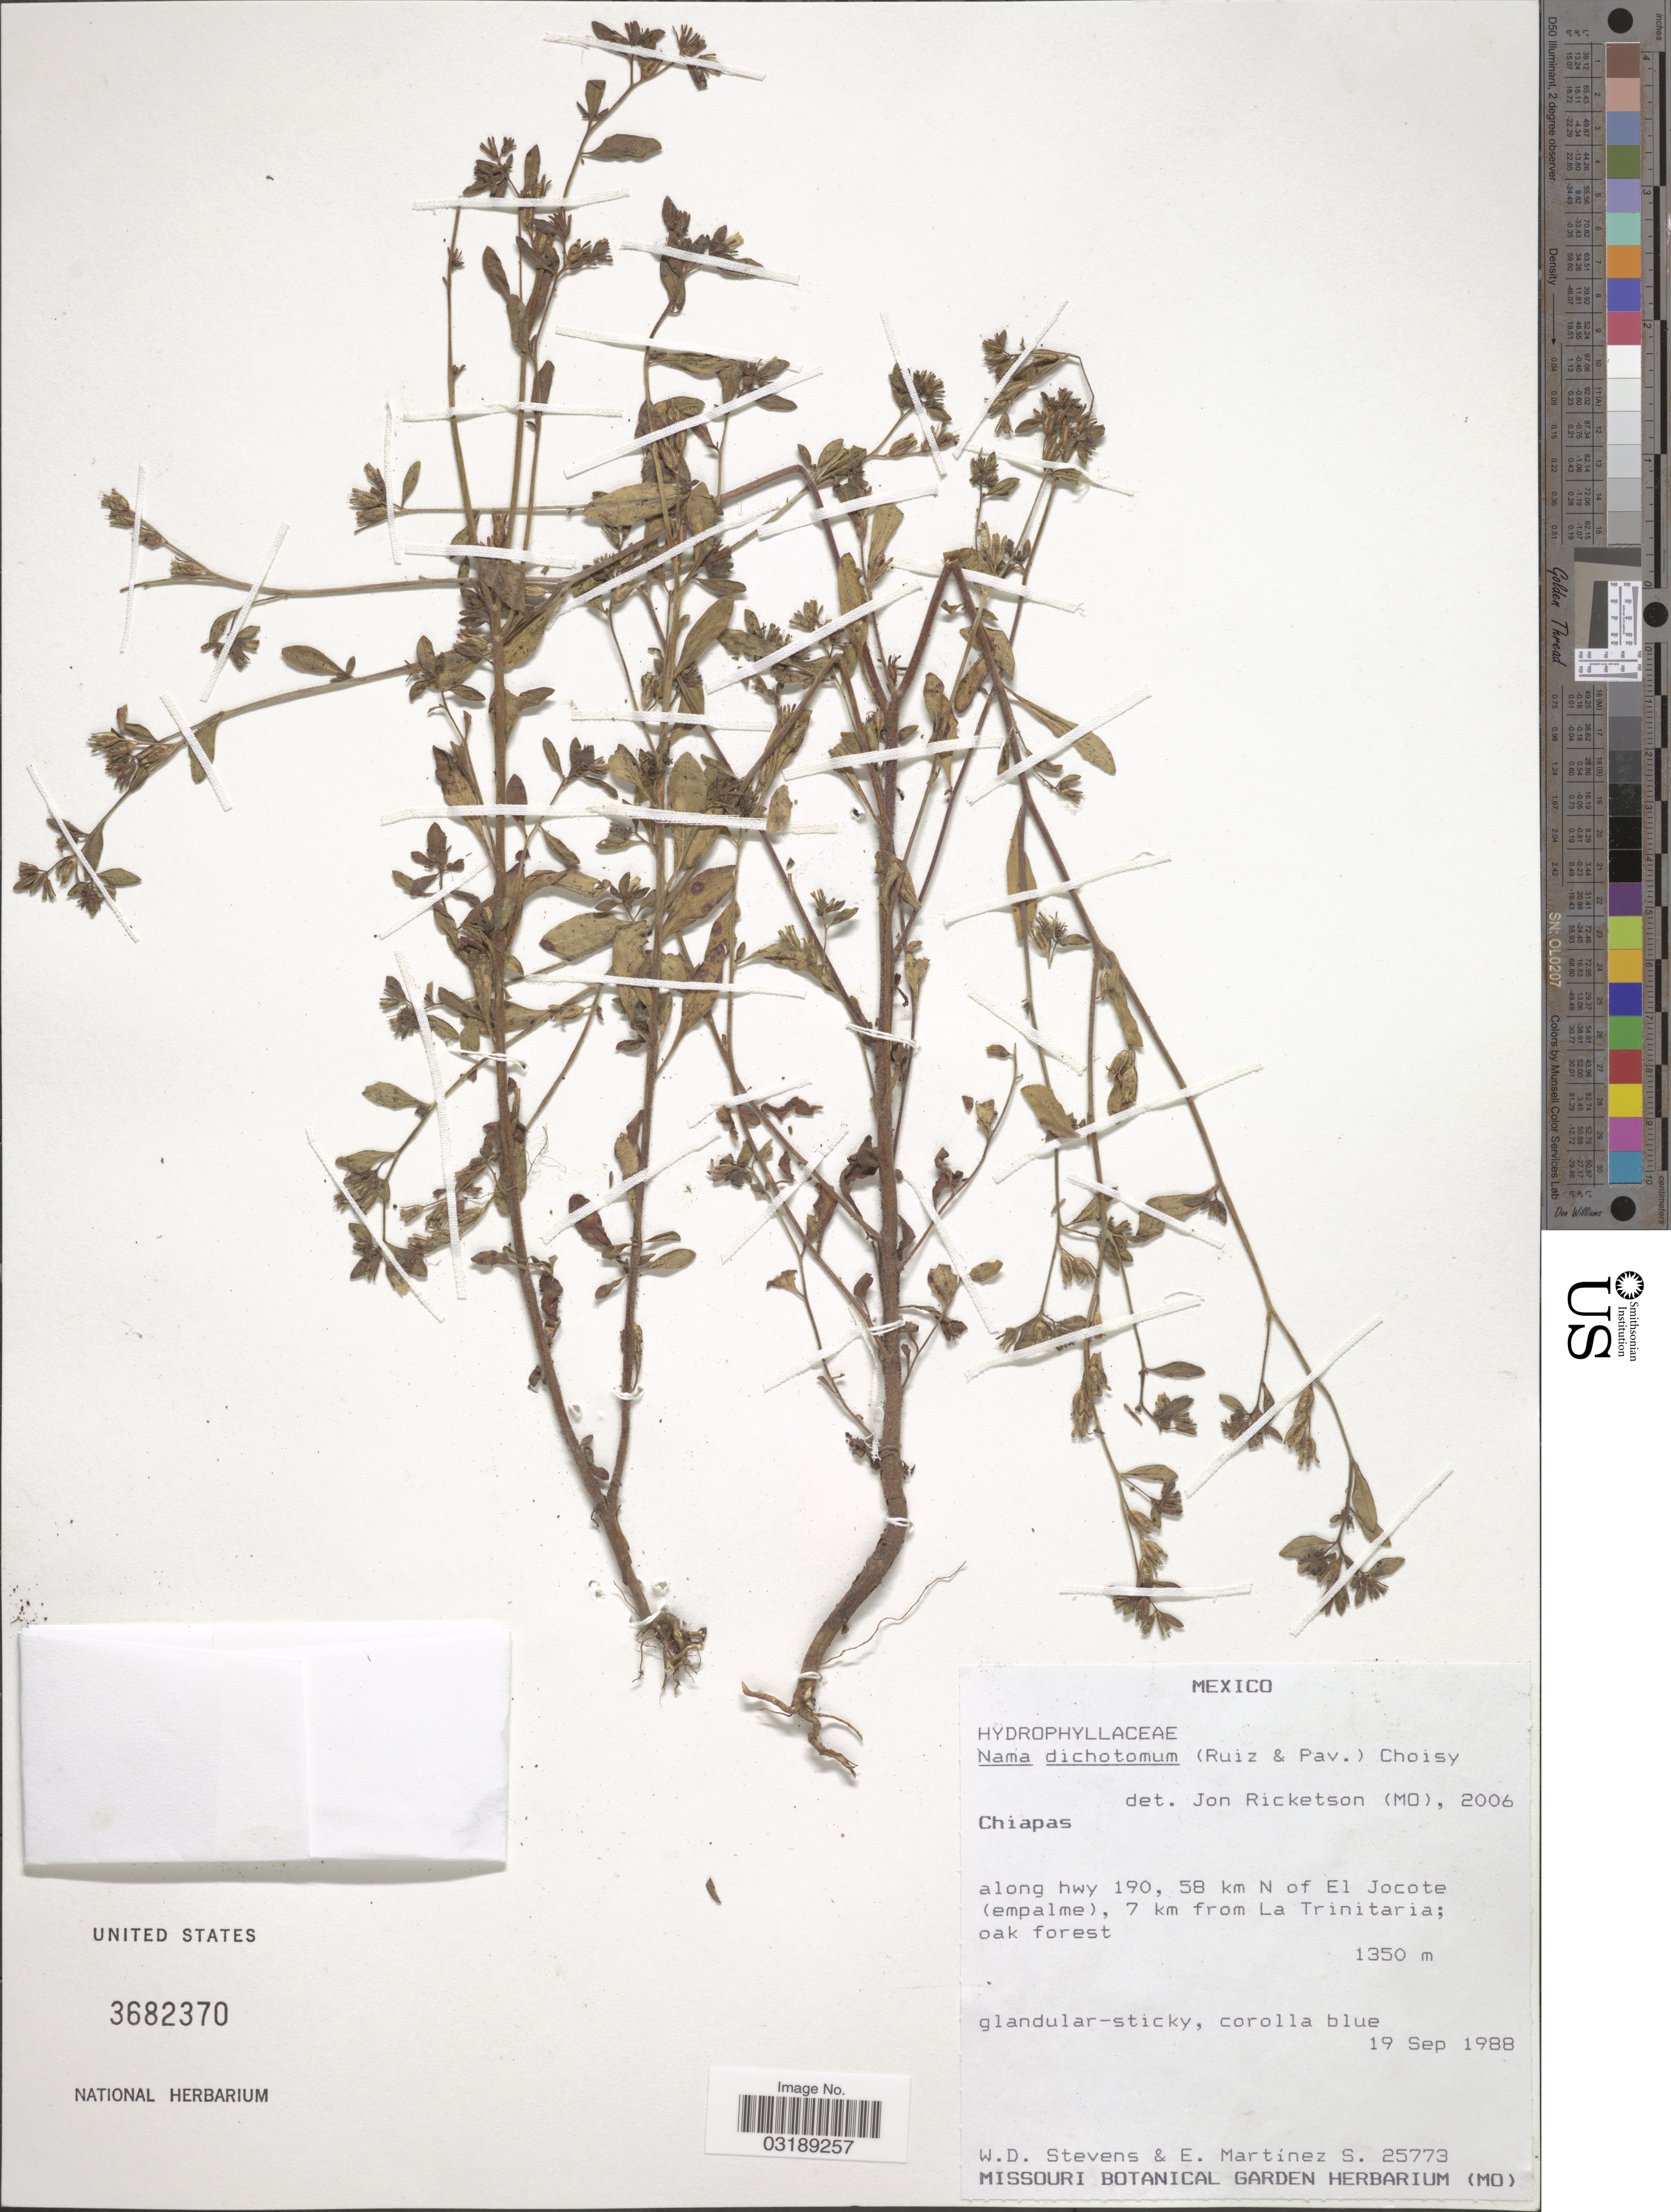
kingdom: Plantae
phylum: Tracheophyta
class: Magnoliopsida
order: Boraginales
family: Namaceae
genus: Nama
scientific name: Nama dichotoma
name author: (Ruiz & Pav.) Choisy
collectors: W. D. Stevens & E. M. Martínez S.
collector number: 25773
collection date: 1988-09-19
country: Mexico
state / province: Chiapas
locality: Along hwy 190, 58 km N of El Jocote (empalme), 7 km from La Trinitaria; oak forest.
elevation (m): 1350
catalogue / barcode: US 3682370